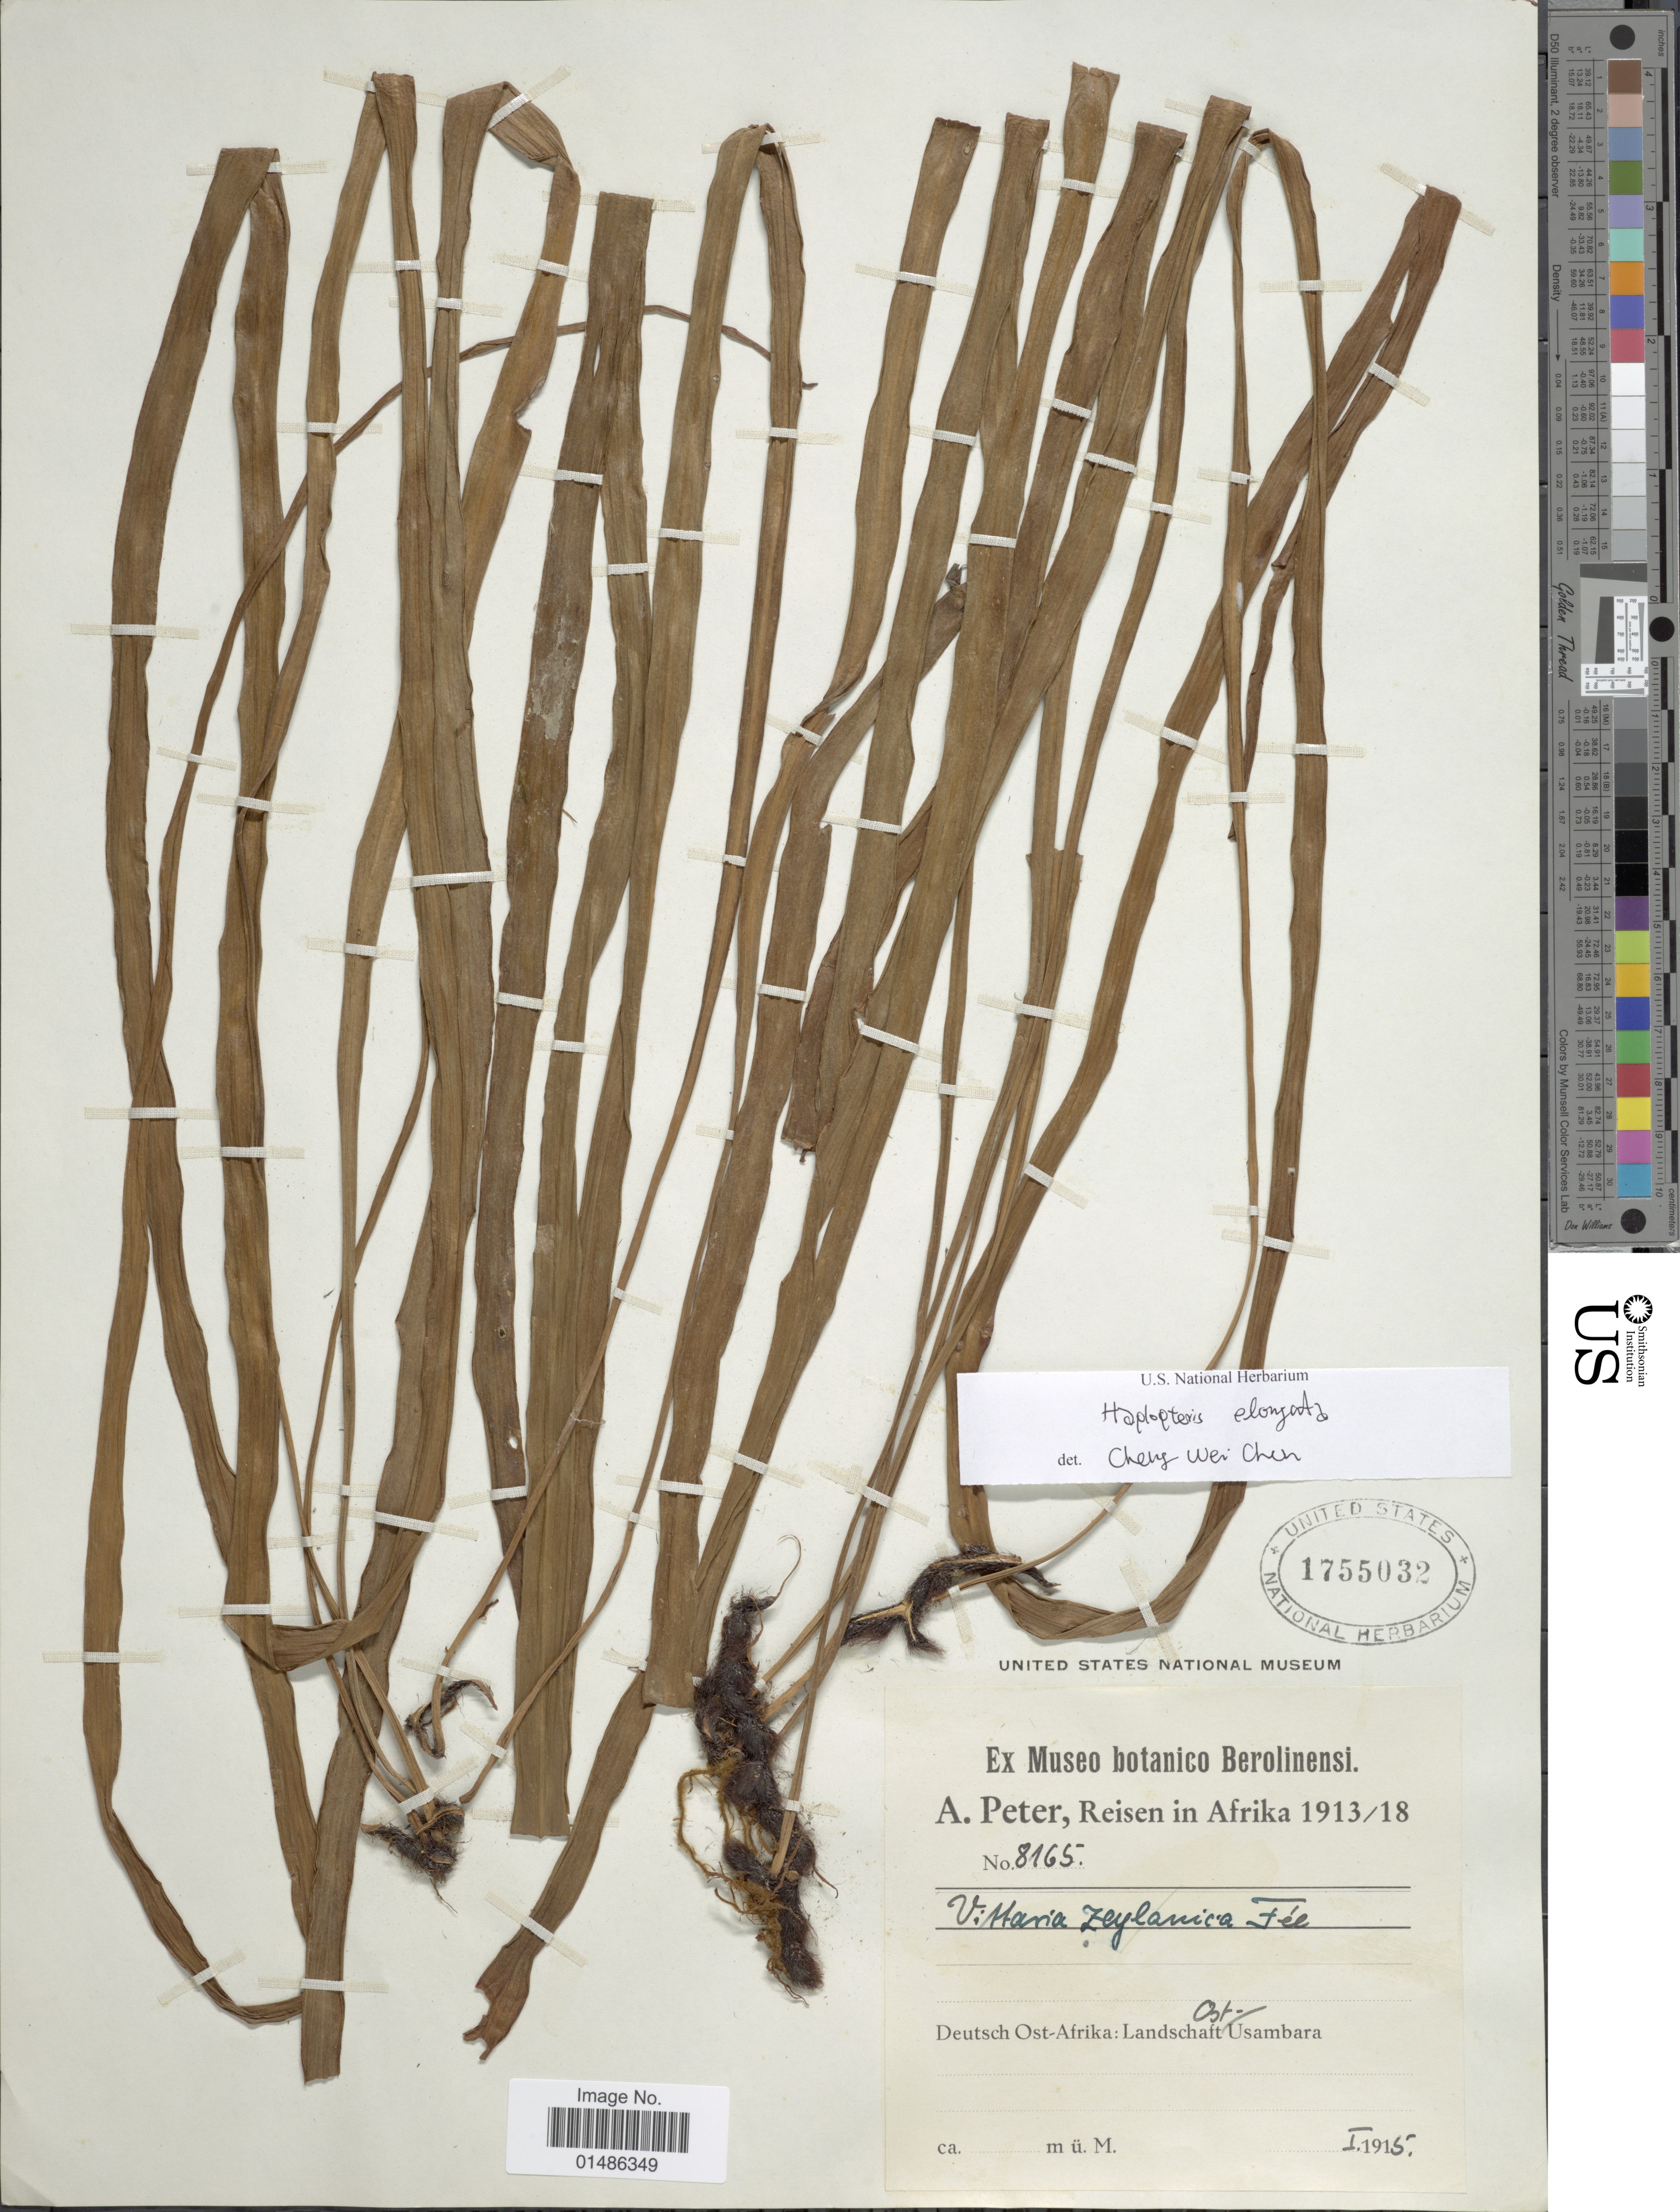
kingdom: Plantae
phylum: Tracheophyta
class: Polypodiopsida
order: Polypodiales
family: Pteridaceae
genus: Haplopteris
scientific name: Haplopteris elongata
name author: (Sw.) Crane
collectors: A. Peter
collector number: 8165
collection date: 1915-01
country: Tanzania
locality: Deutsch Ost-Afrika: Landschaft Ost-Usambara.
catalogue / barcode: US 1755032